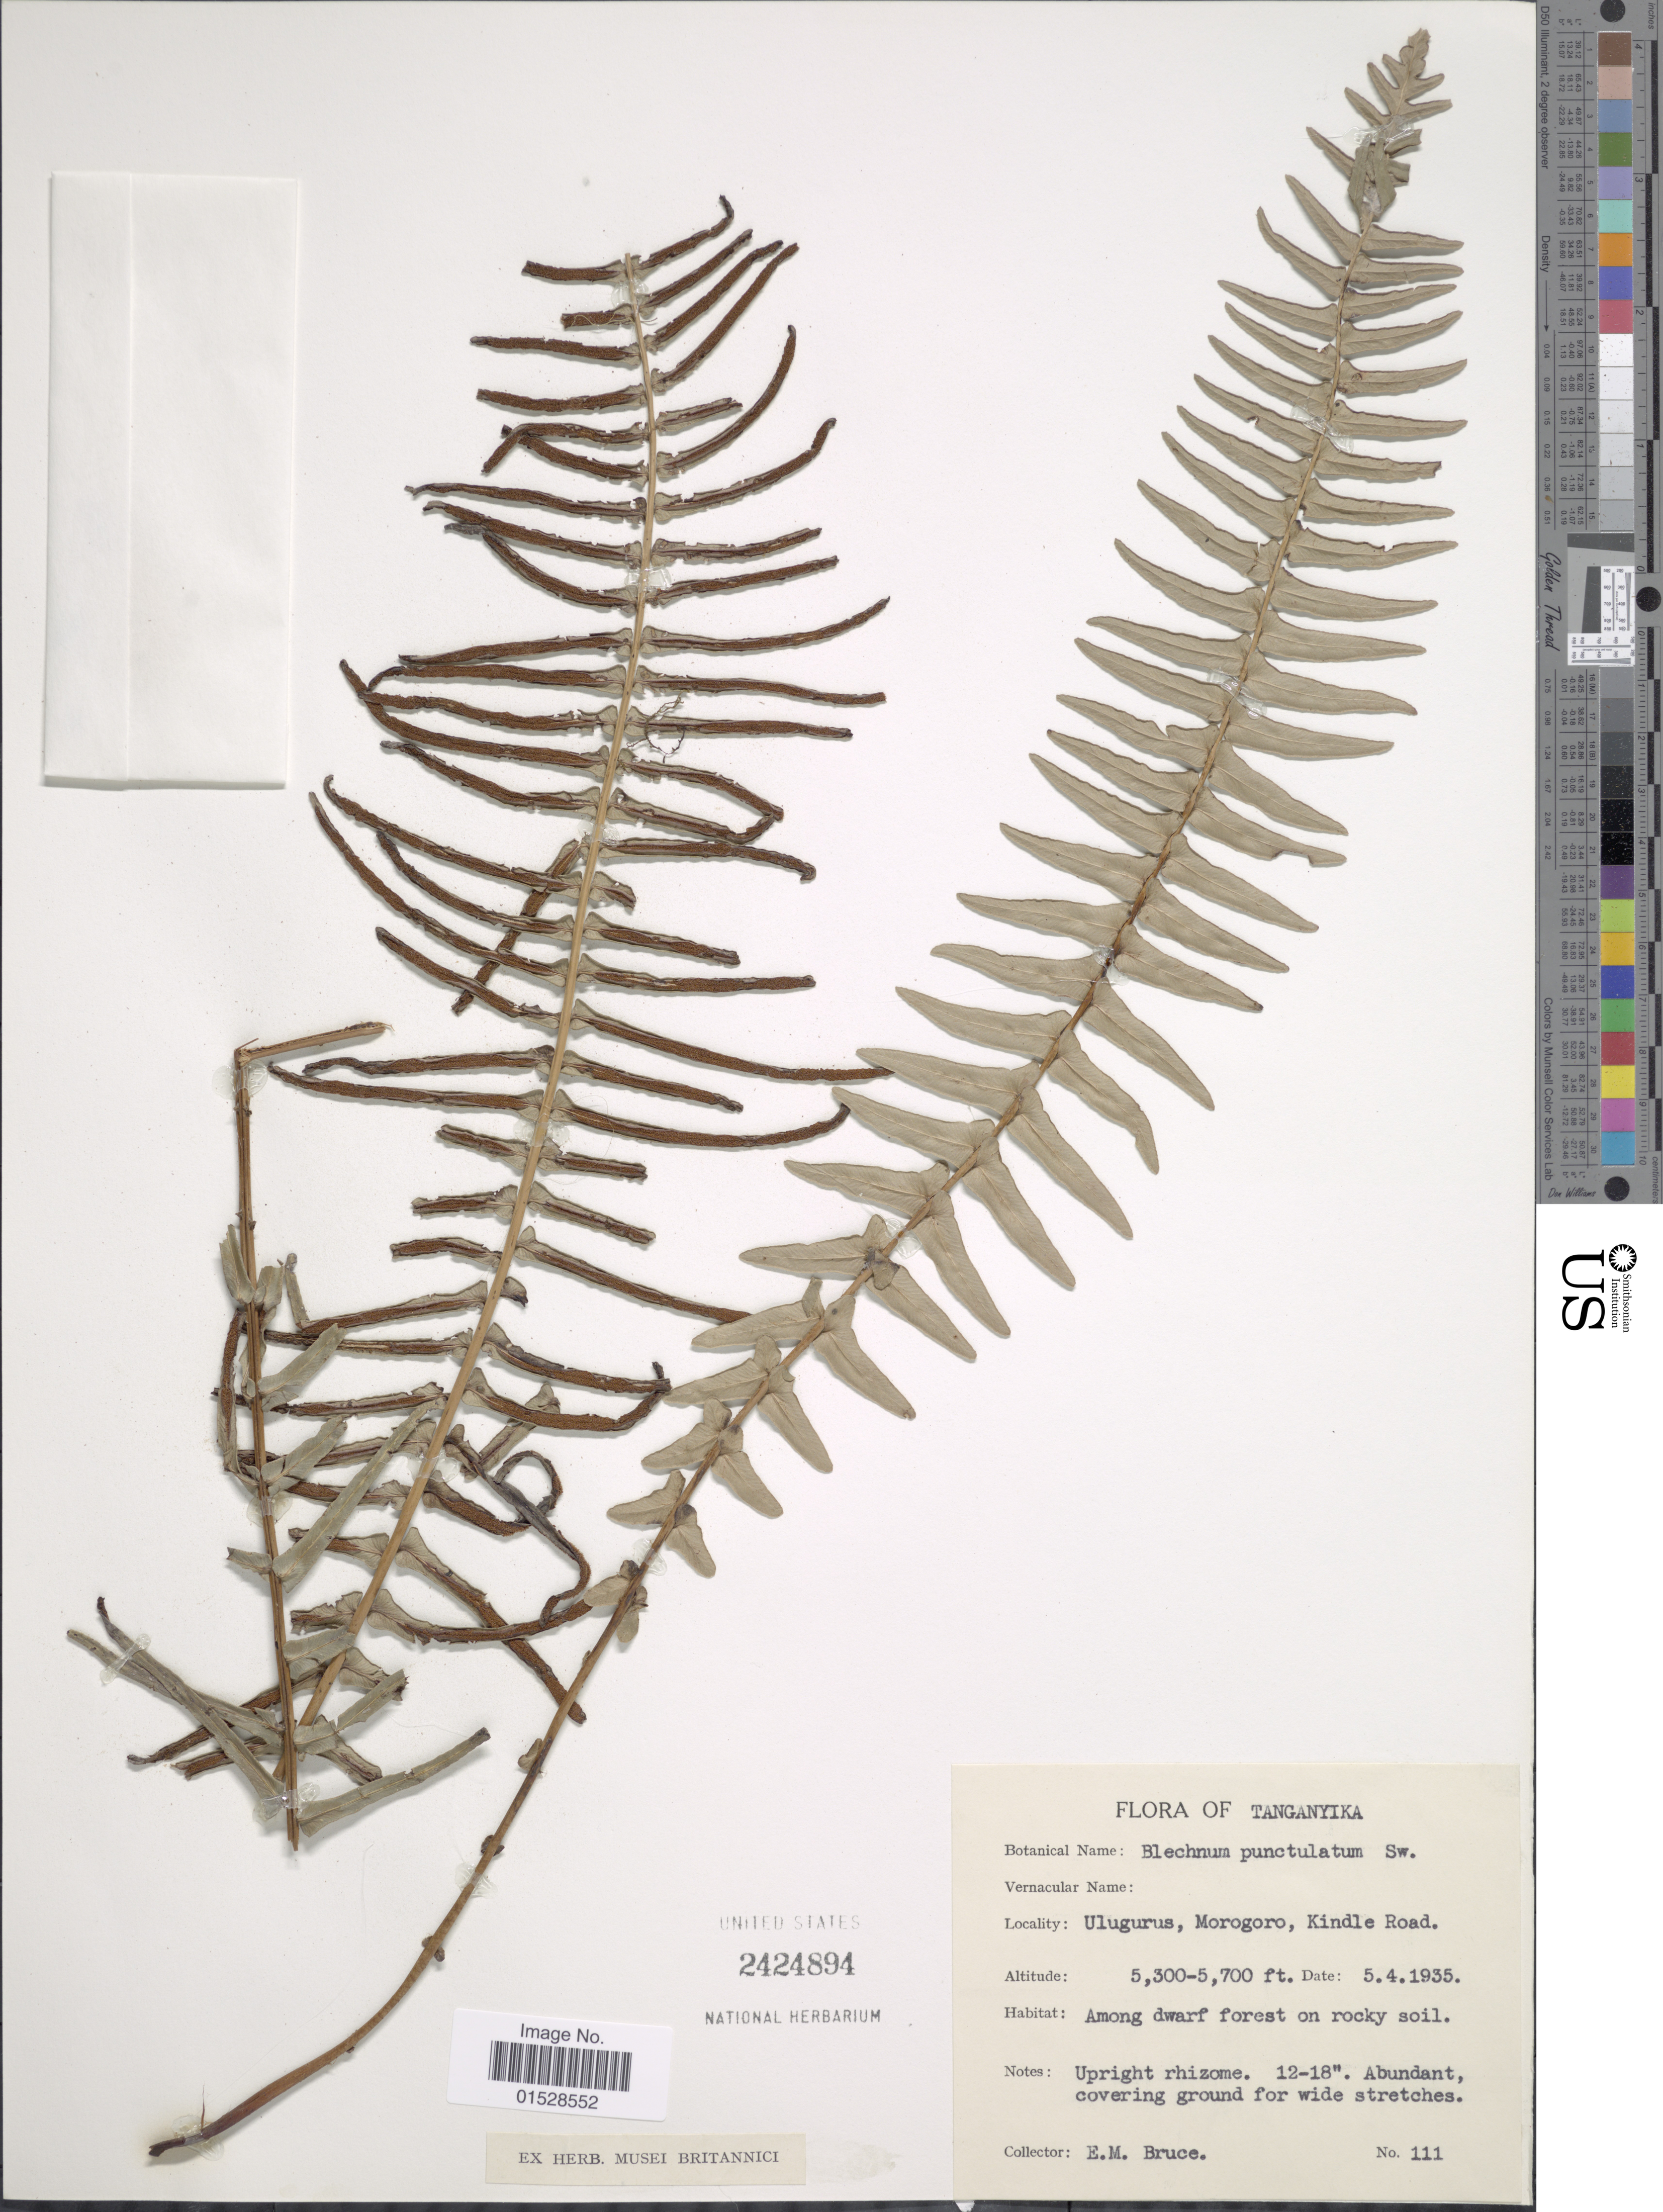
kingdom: Plantae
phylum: Tracheophyta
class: Polypodiopsida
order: Polypodiales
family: Blechnaceae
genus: Blechnum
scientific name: Blechnum punctulatum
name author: Sw.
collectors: E. Bruce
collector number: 111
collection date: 1935-04-05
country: Tanzania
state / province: Morogoro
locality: Tanganyika, Ullugurus, Kindle Road.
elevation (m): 1615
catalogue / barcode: US 2424894